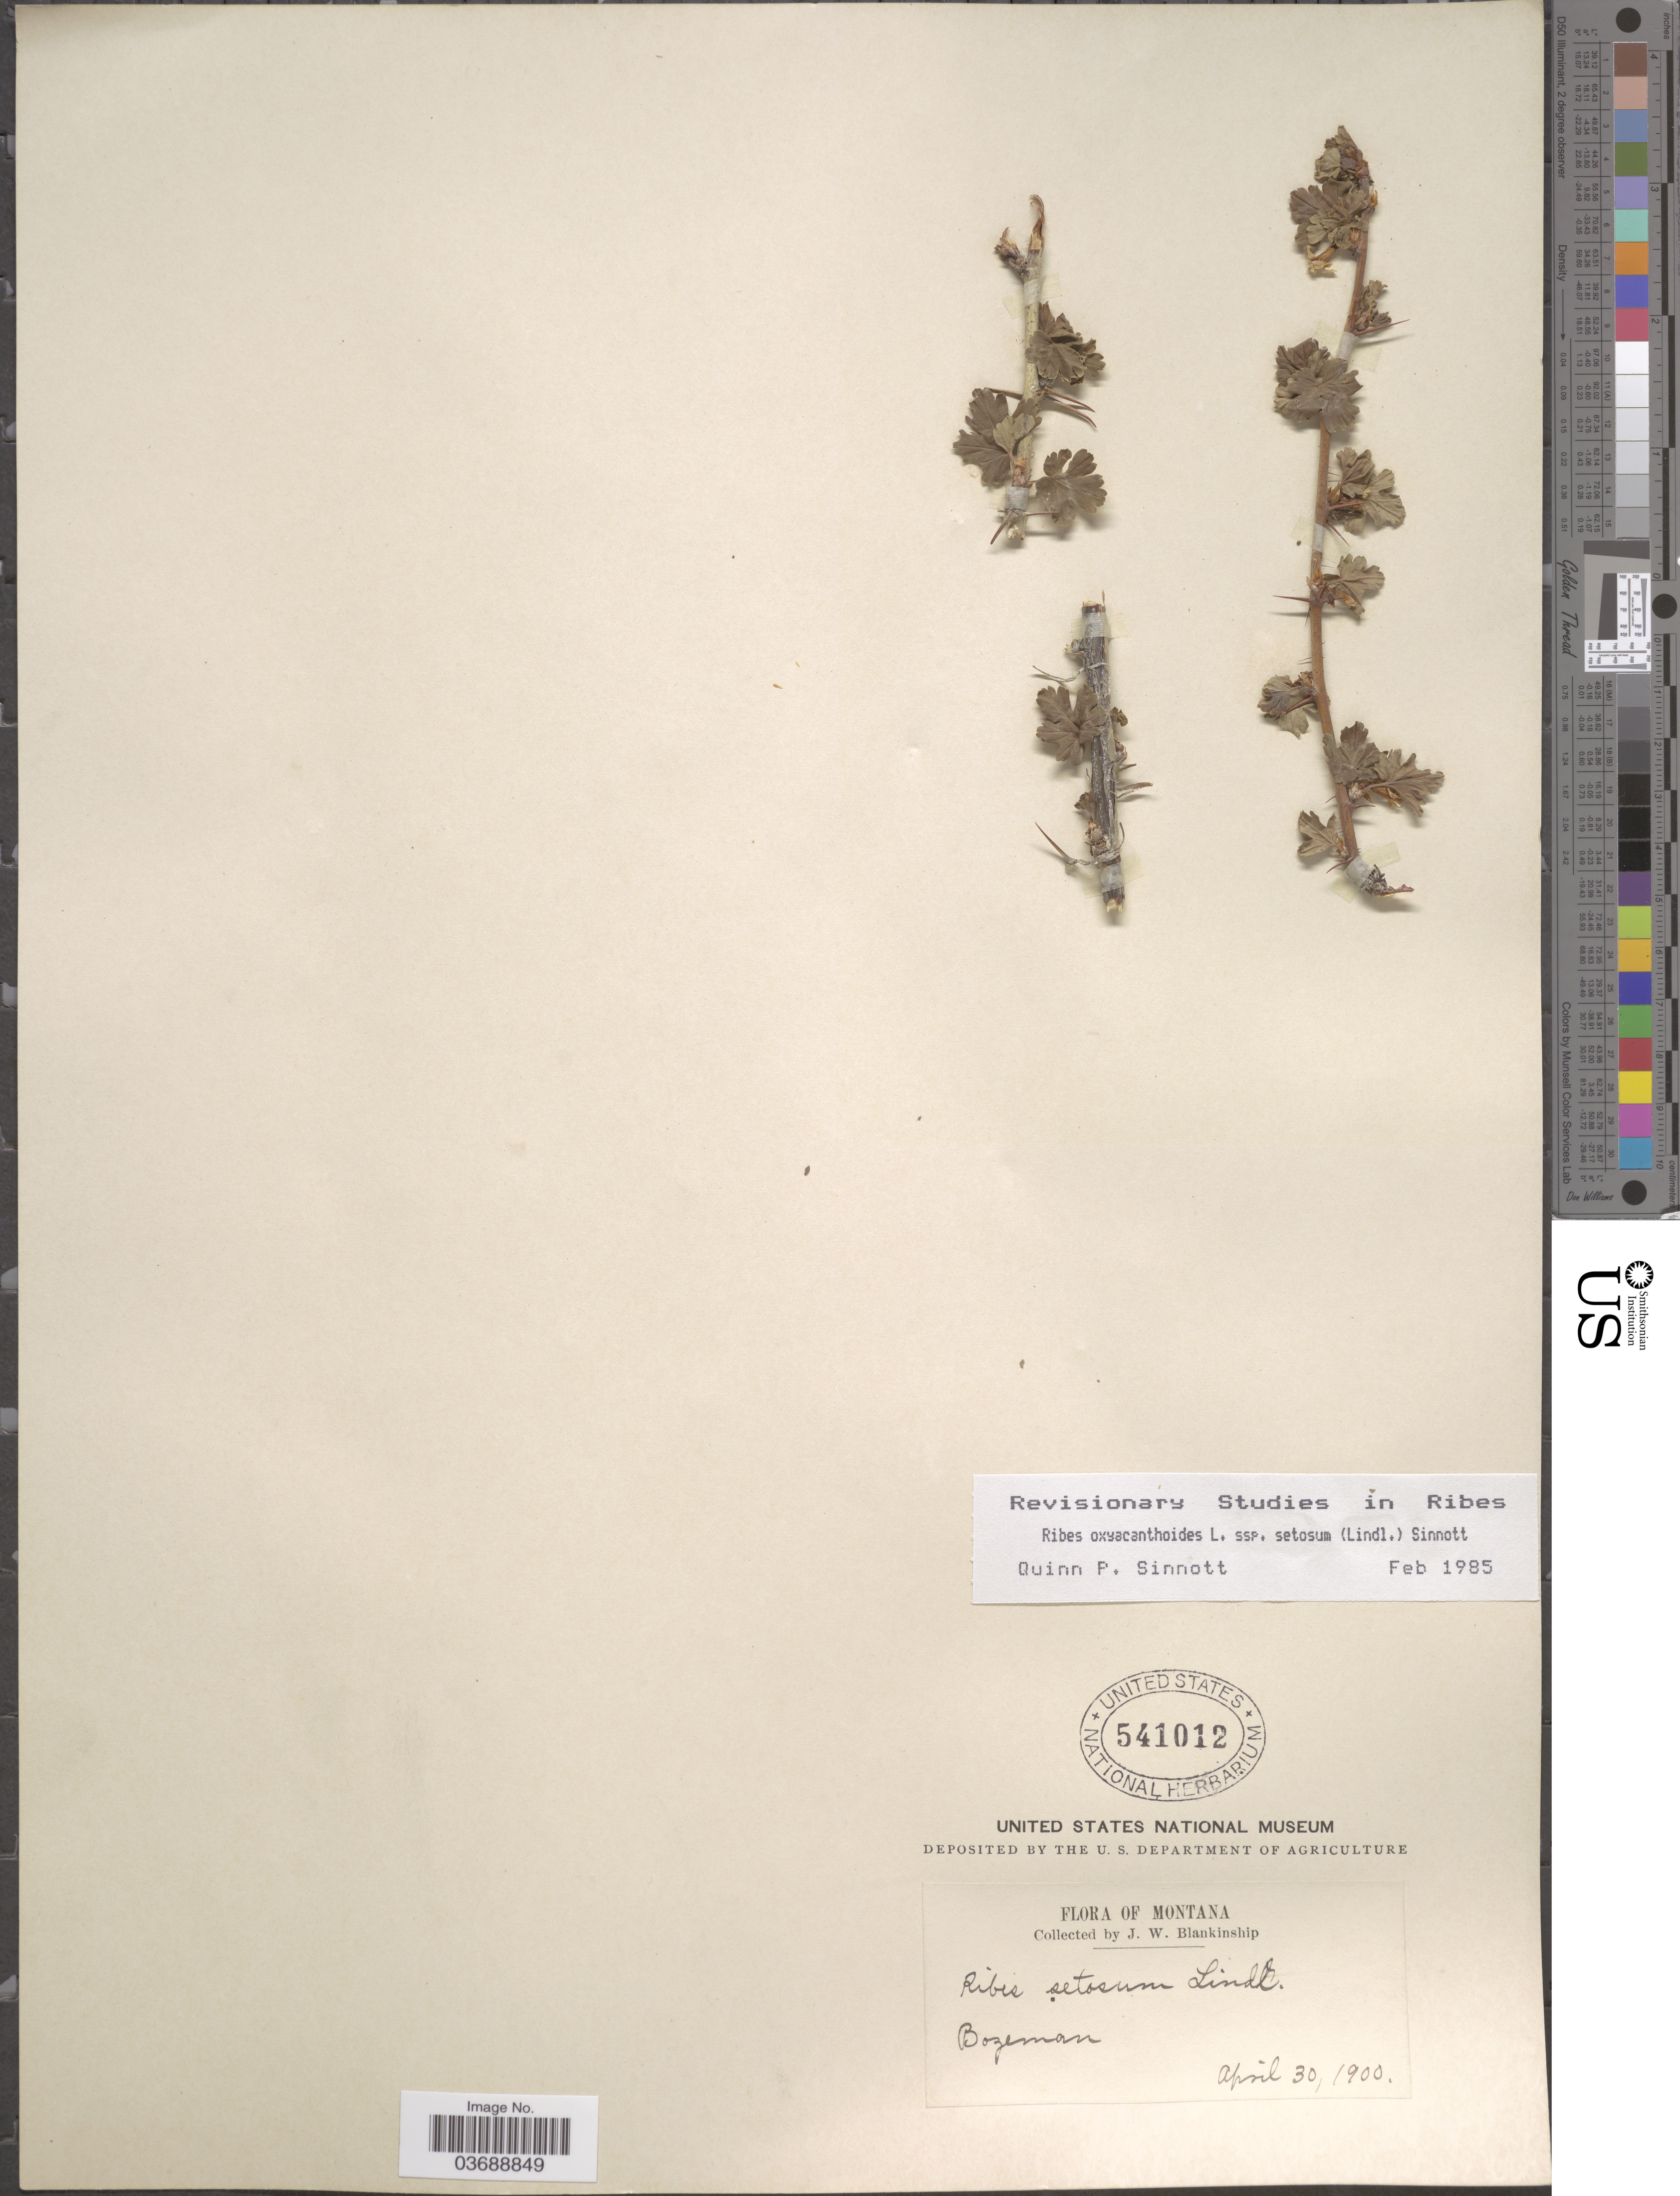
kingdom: Plantae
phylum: Tracheophyta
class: Magnoliopsida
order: Saxifragales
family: Grossulariaceae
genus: Ribes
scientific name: Ribes oxyacanthoides subsp. setosum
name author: (Lindl.) Q.P. Sinnott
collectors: J. W. Blankinship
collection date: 1900-04-30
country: United States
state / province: Montana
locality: Bozeman.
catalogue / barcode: US 541012